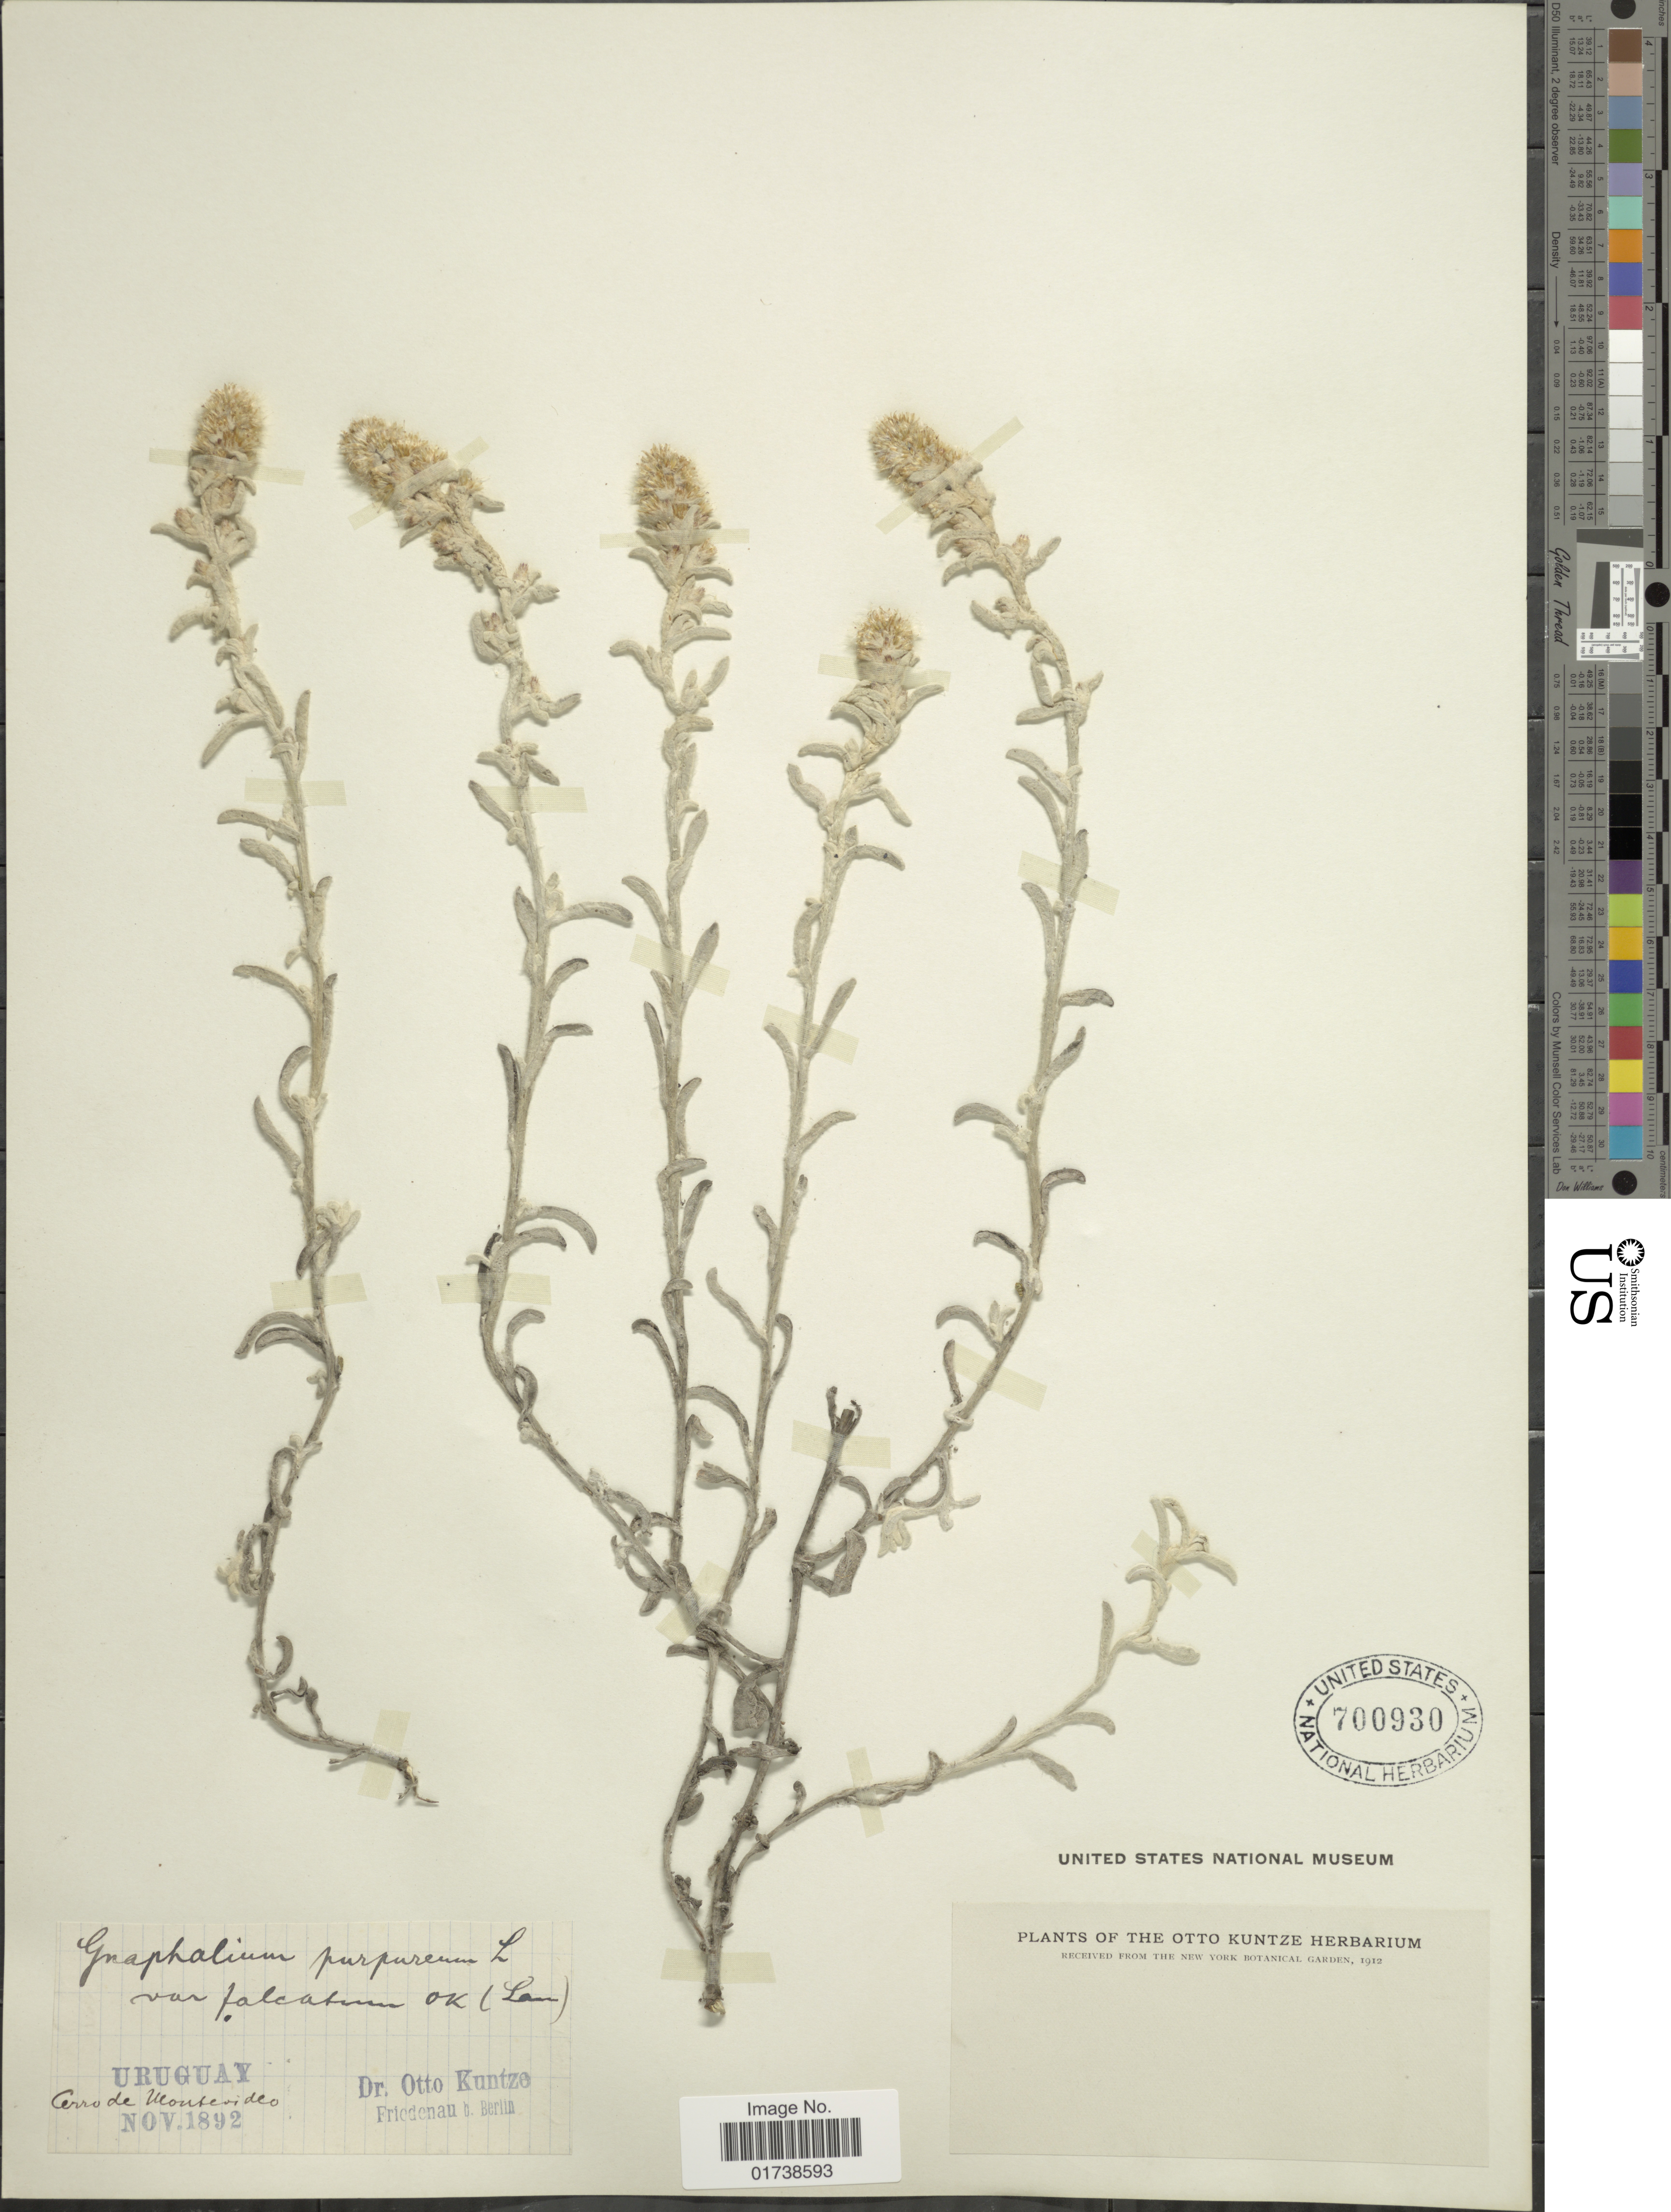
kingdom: Plantae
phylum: Tracheophyta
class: Magnoliopsida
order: Asterales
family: Asteraceae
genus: Gamochaeta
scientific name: Gamochaeta purpurea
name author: (L.) Cabrera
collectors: C.E.O. Kuntze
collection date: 1892-11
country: Uruguay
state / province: Montevideo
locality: Cerro de Montevideo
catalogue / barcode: US 700930